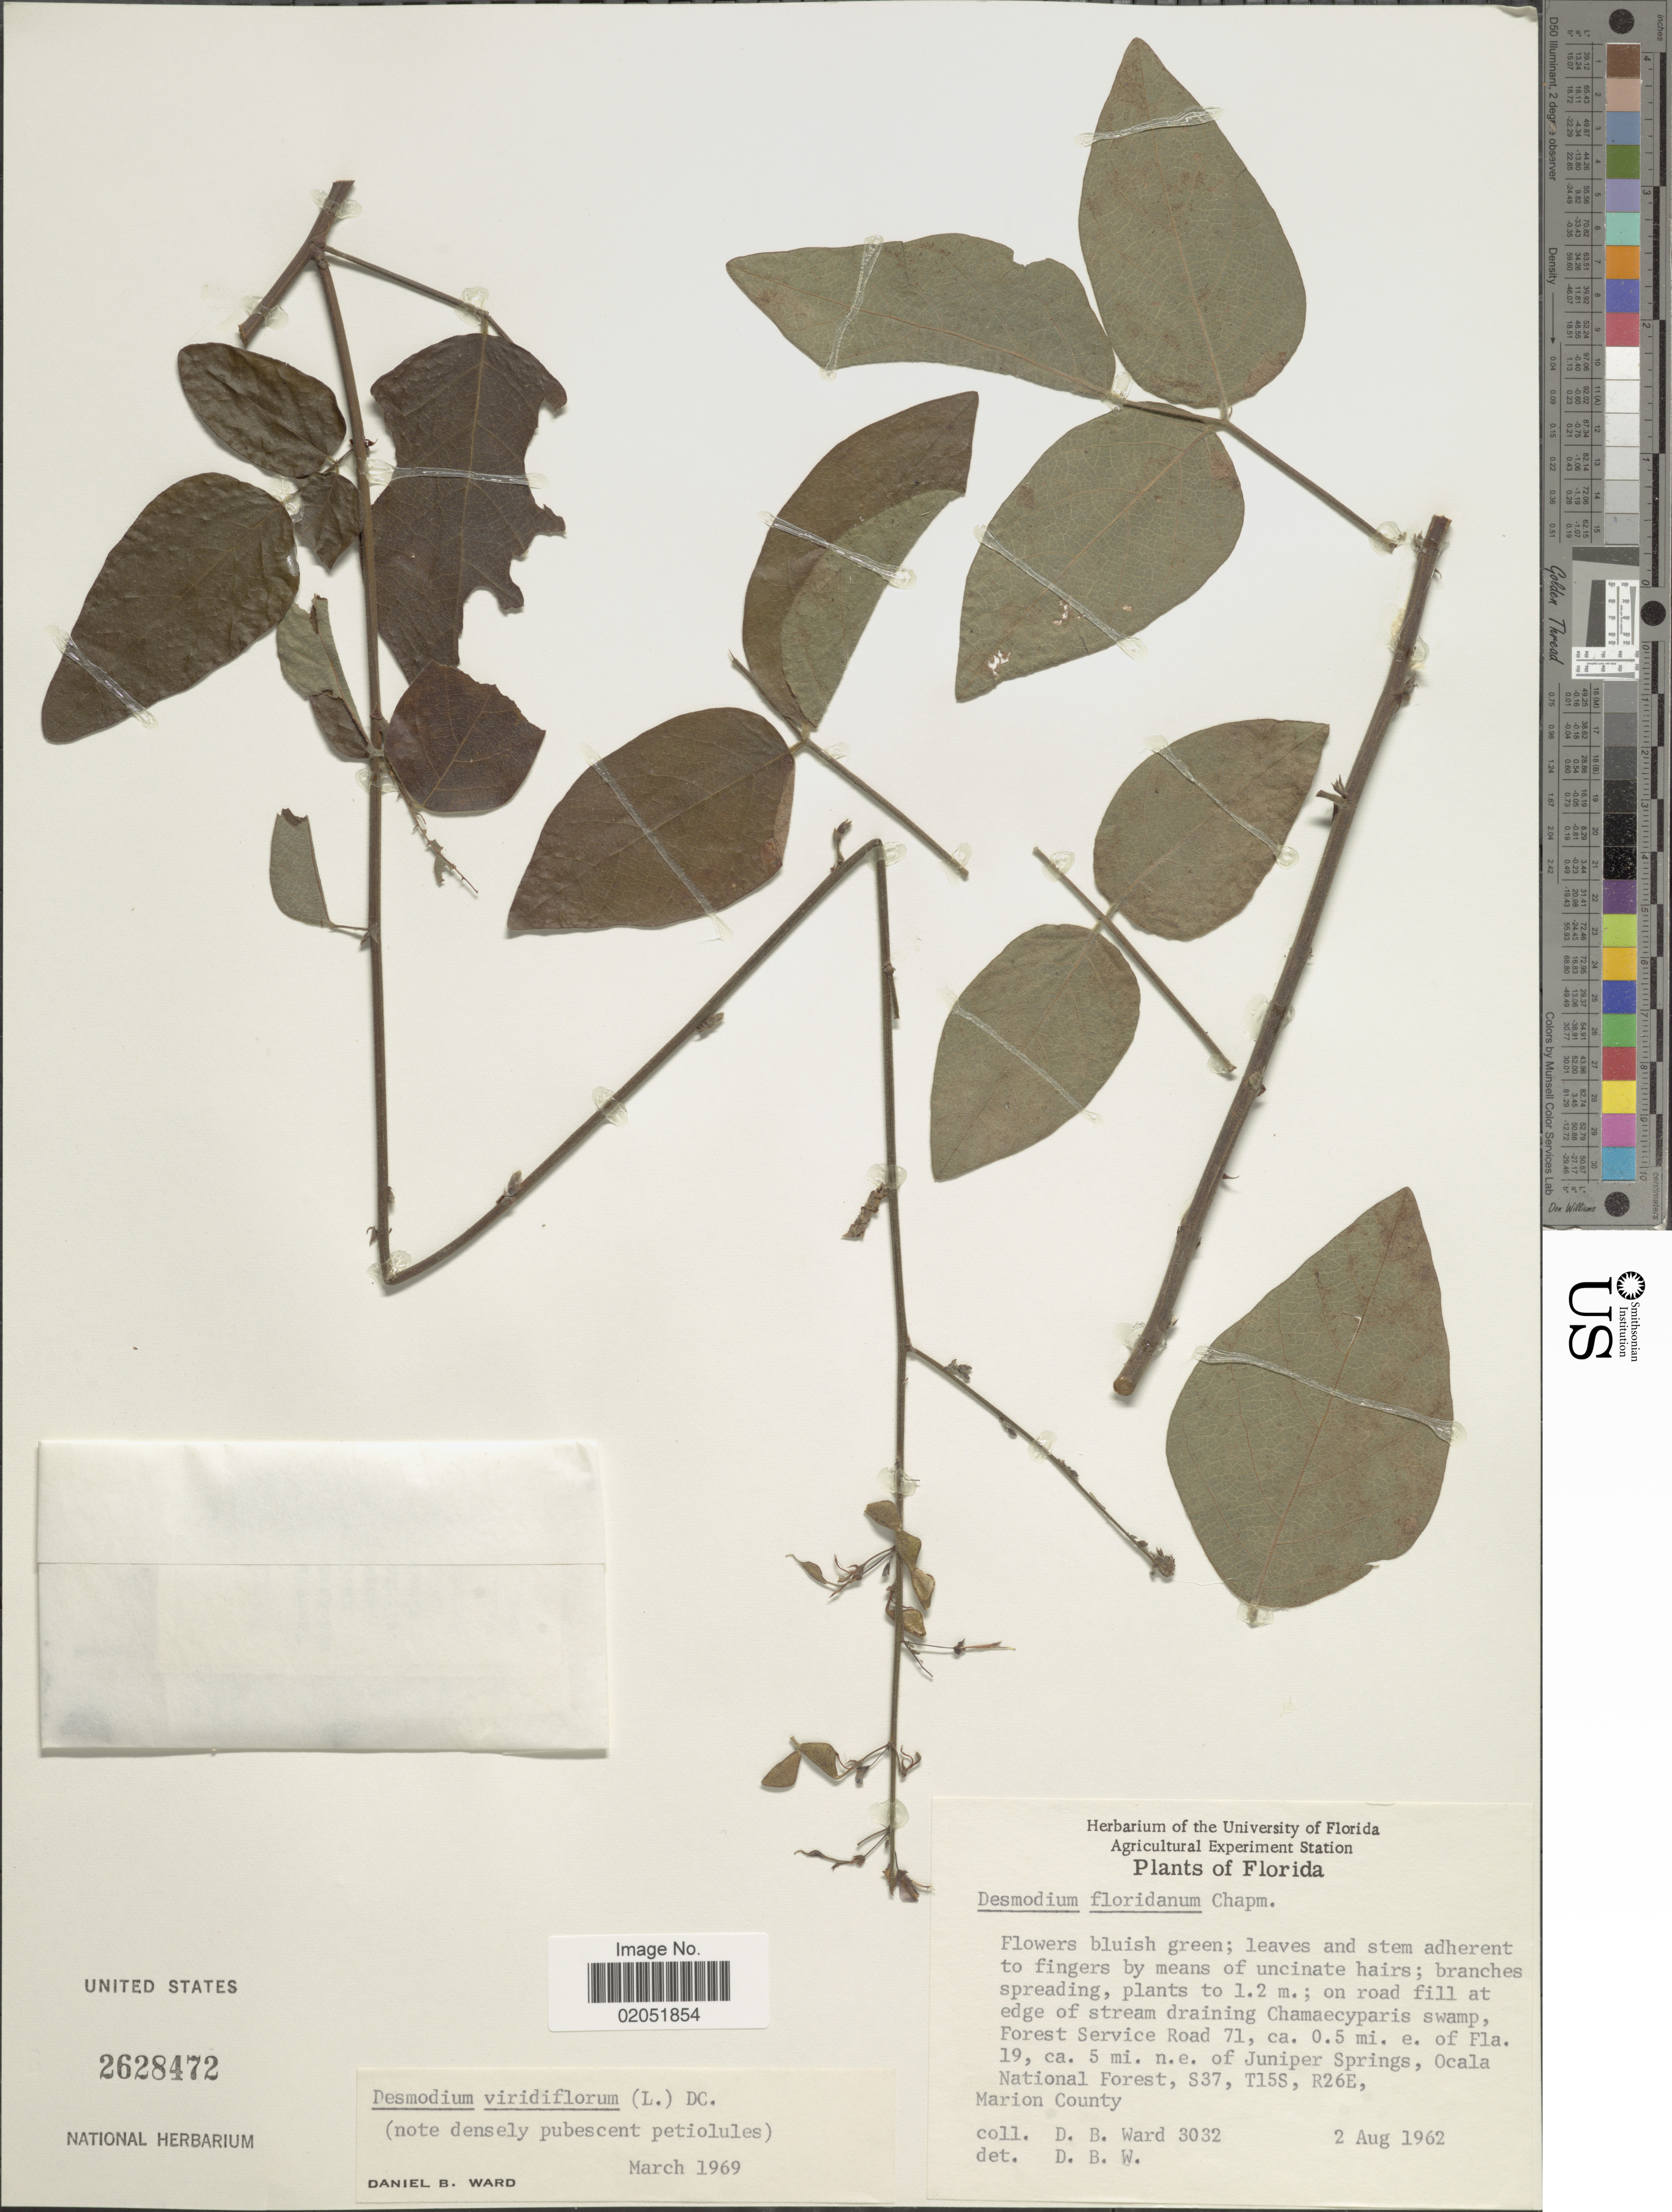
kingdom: Plantae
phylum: Tracheophyta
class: Magnoliopsida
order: Fabales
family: Fabaceae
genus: Desmodium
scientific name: Desmodium viridiflorum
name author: (L.) DC.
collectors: D. B. Ward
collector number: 3032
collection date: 1962-08-02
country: United States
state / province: Florida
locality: Florida. Forest Service Road 71, ca. 0.5 mi e. of Fla. 19, ca. 5 mi n.e. of Juniper Springs, Ocala Marion County. S37, T15S, R26E.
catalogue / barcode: US 2628472